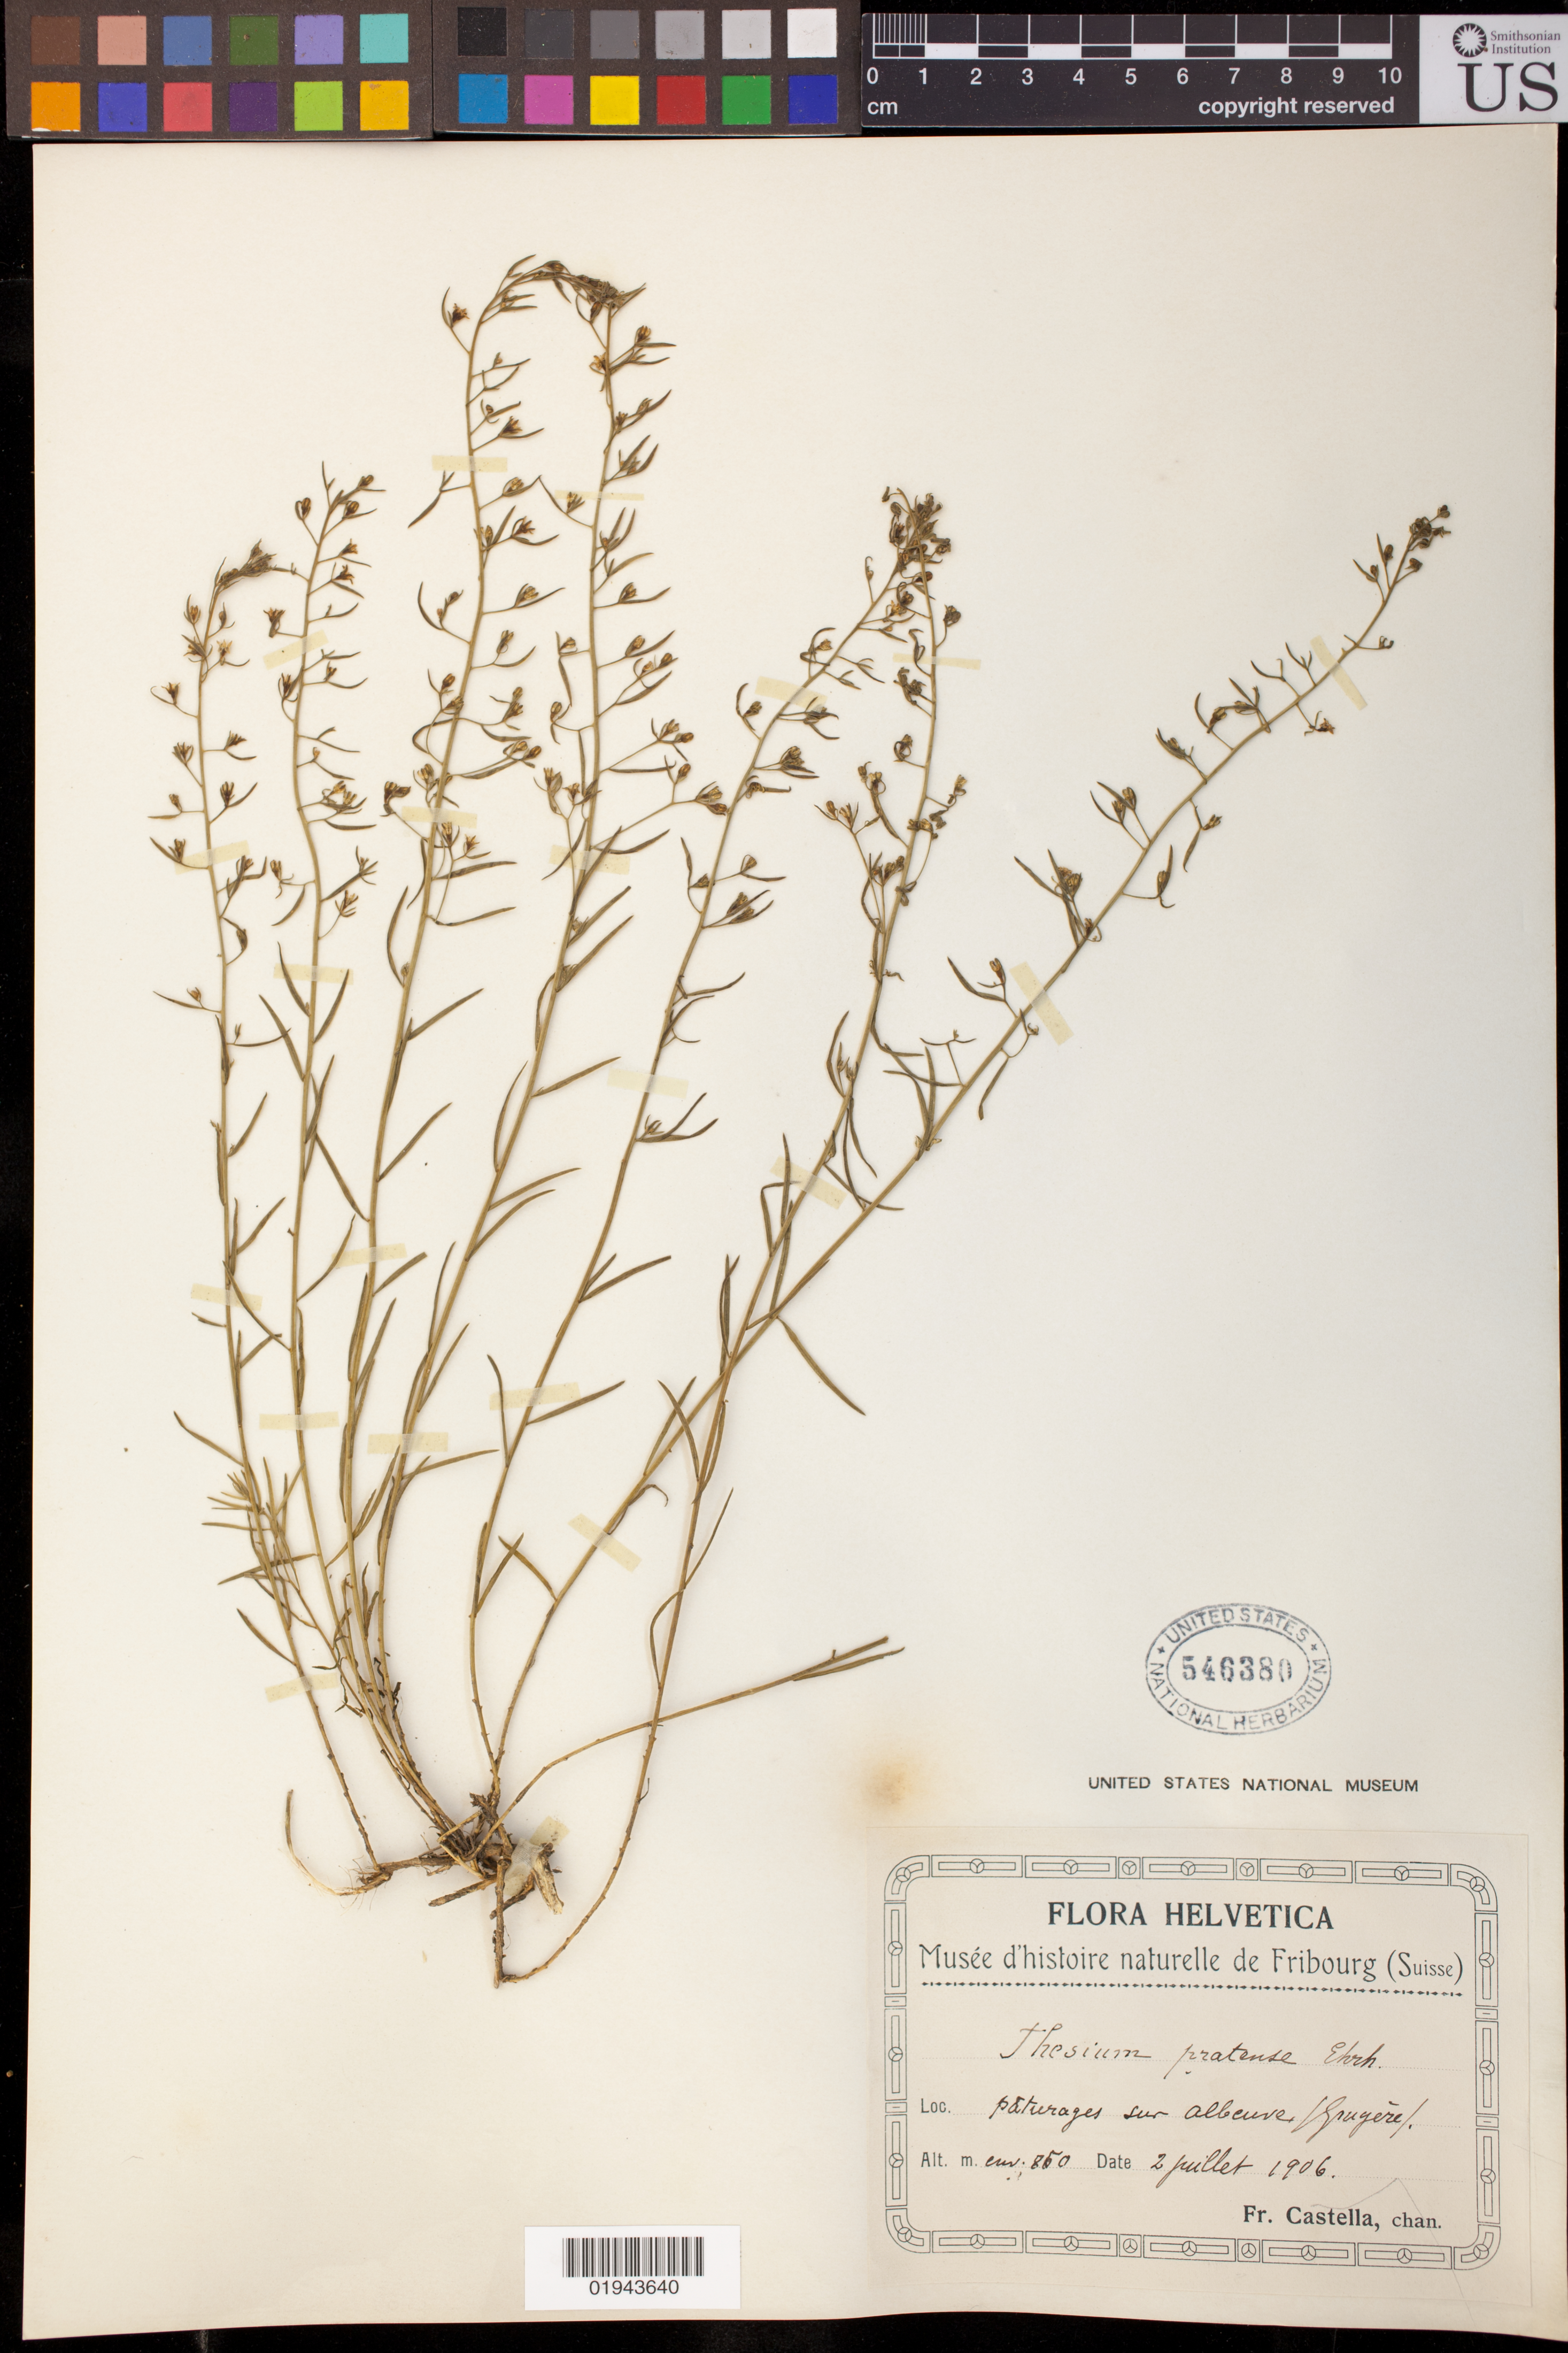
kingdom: Plantae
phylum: Tracheophyta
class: Magnoliopsida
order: Santalales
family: Thesiaceae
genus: Thesium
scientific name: Thesium pratense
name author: Ehrh. ex Schrad.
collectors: B. Castella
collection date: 1906-07-02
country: Switzerland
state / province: Fribourg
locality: sur albeuve (GruyÃ¨re)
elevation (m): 850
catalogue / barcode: US 546380